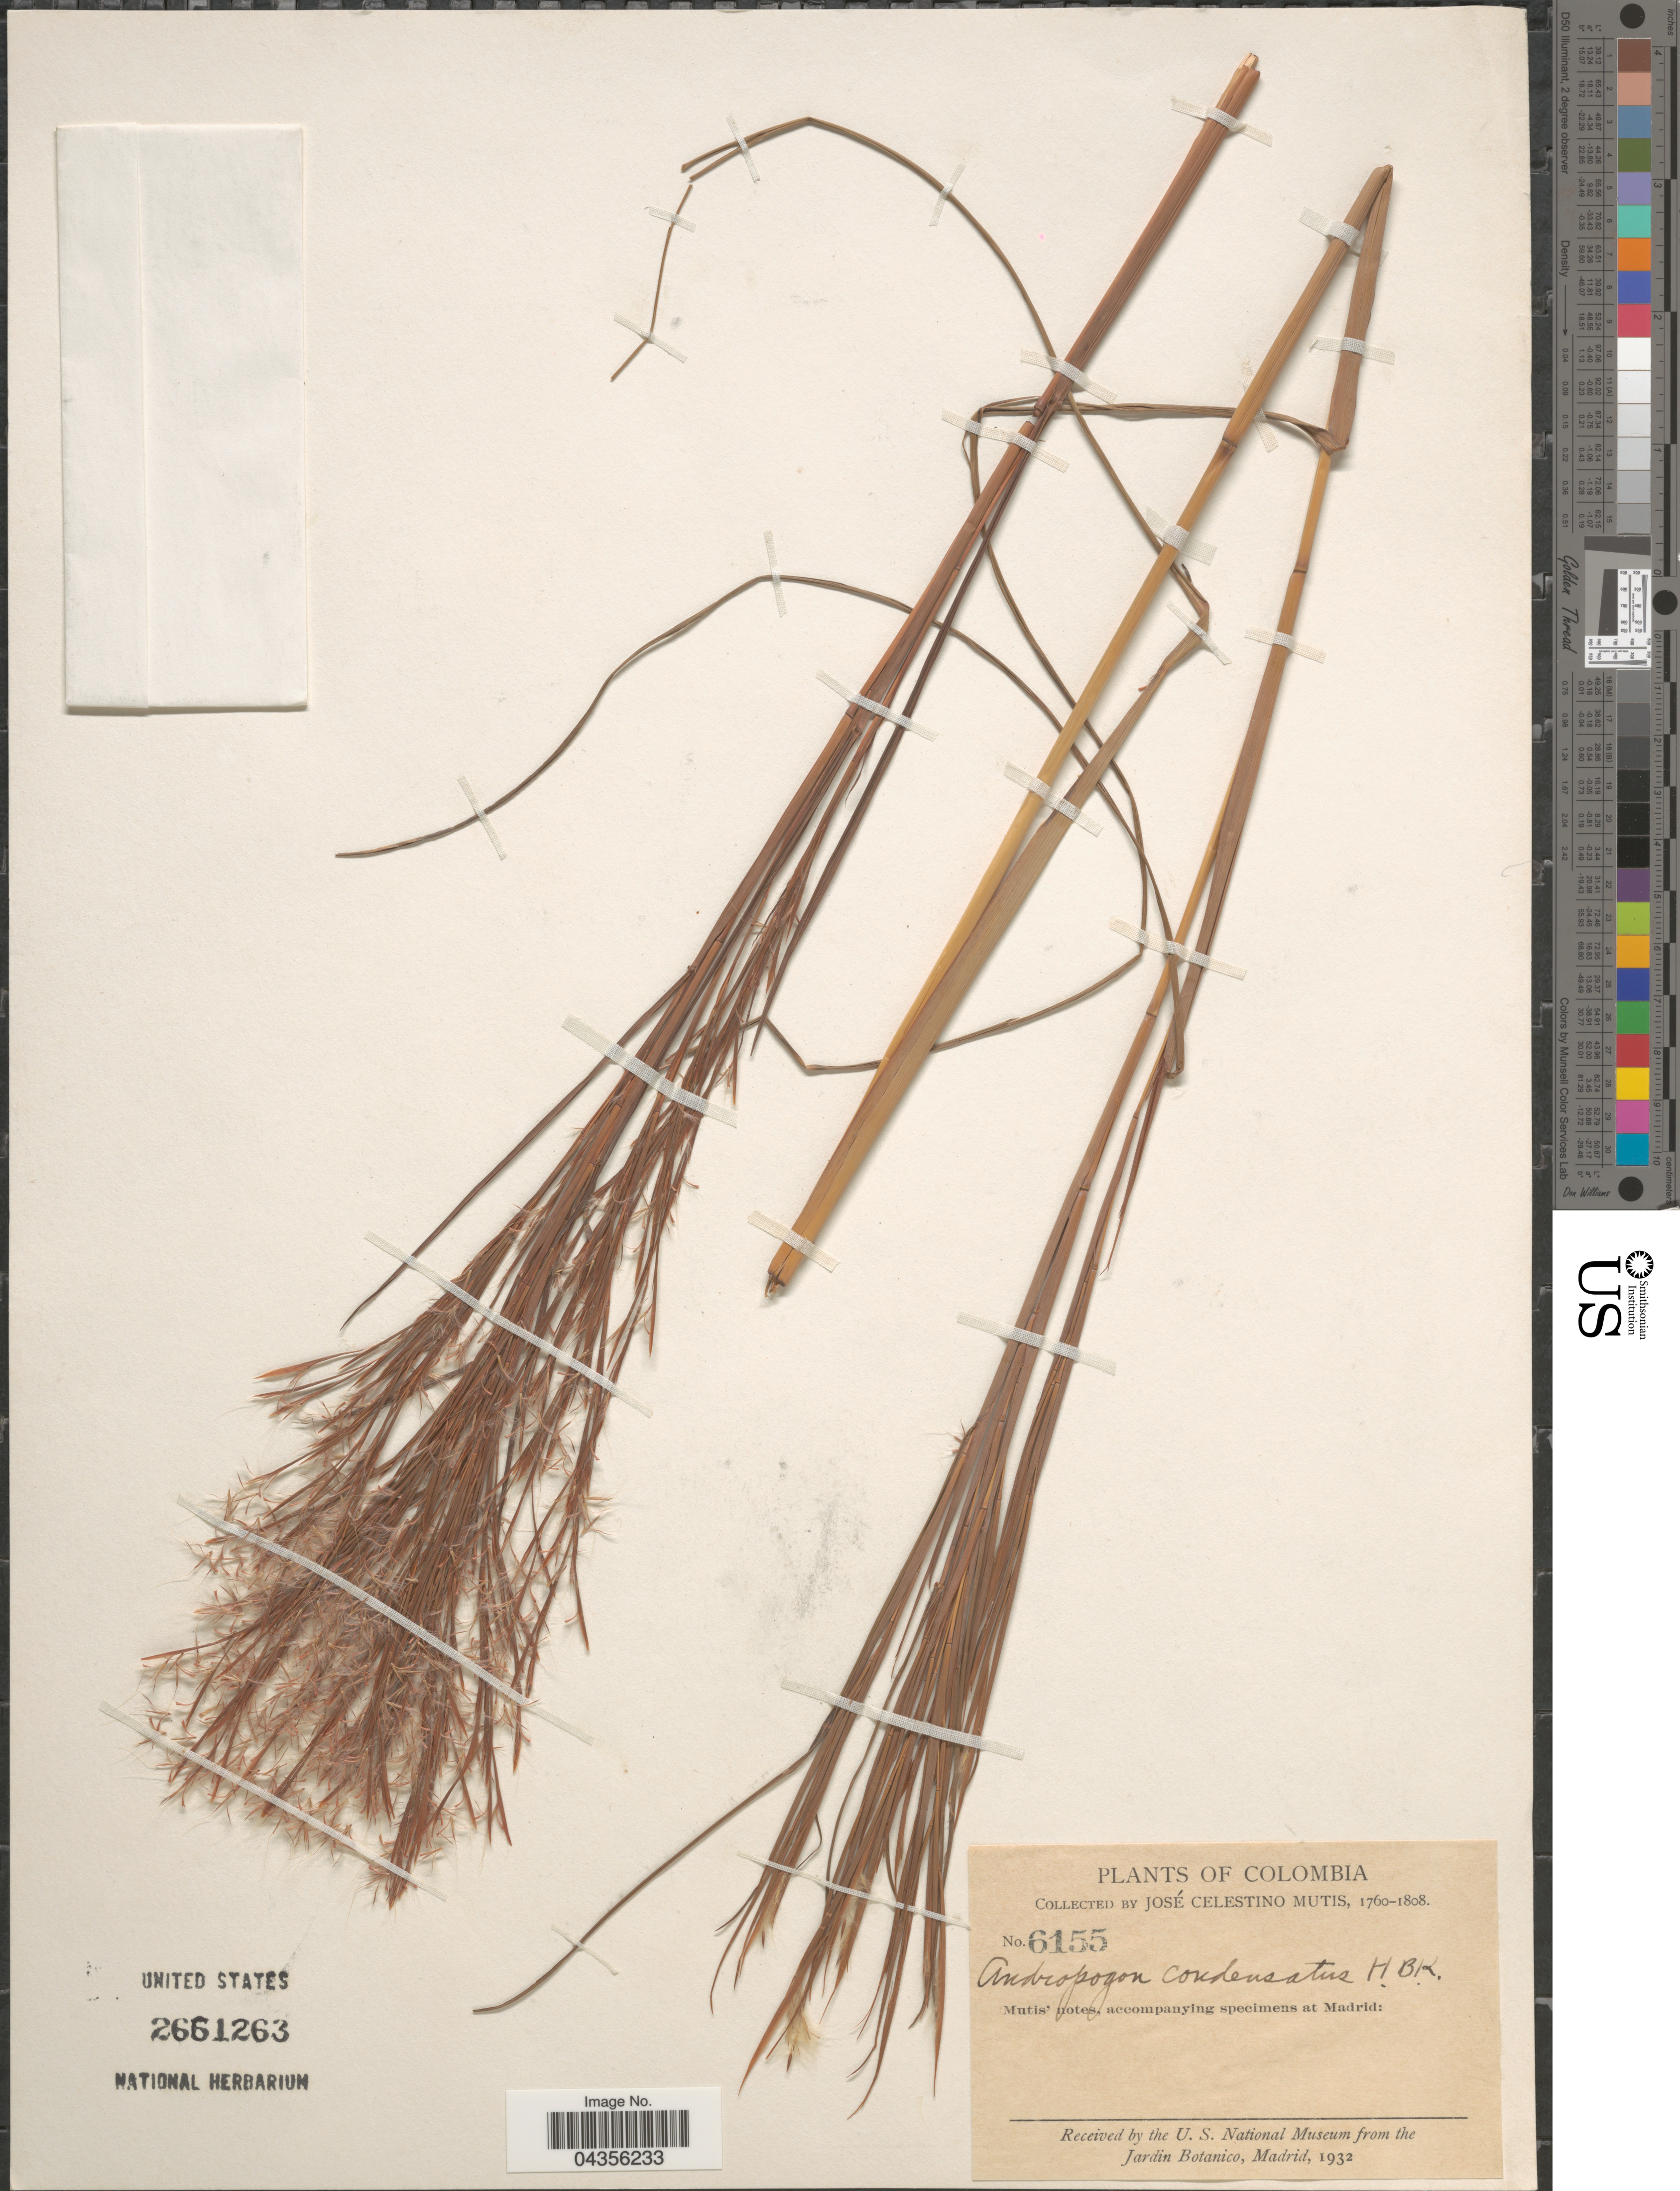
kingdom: Plantae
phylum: Tracheophyta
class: Liliopsida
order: Poales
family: Poaceae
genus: Schizachyrium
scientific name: Schizachyrium condensatum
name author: (Kunth) Nees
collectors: J. C. B. Mutis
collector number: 6155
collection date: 1760/1808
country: Colombia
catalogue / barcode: US 2661263